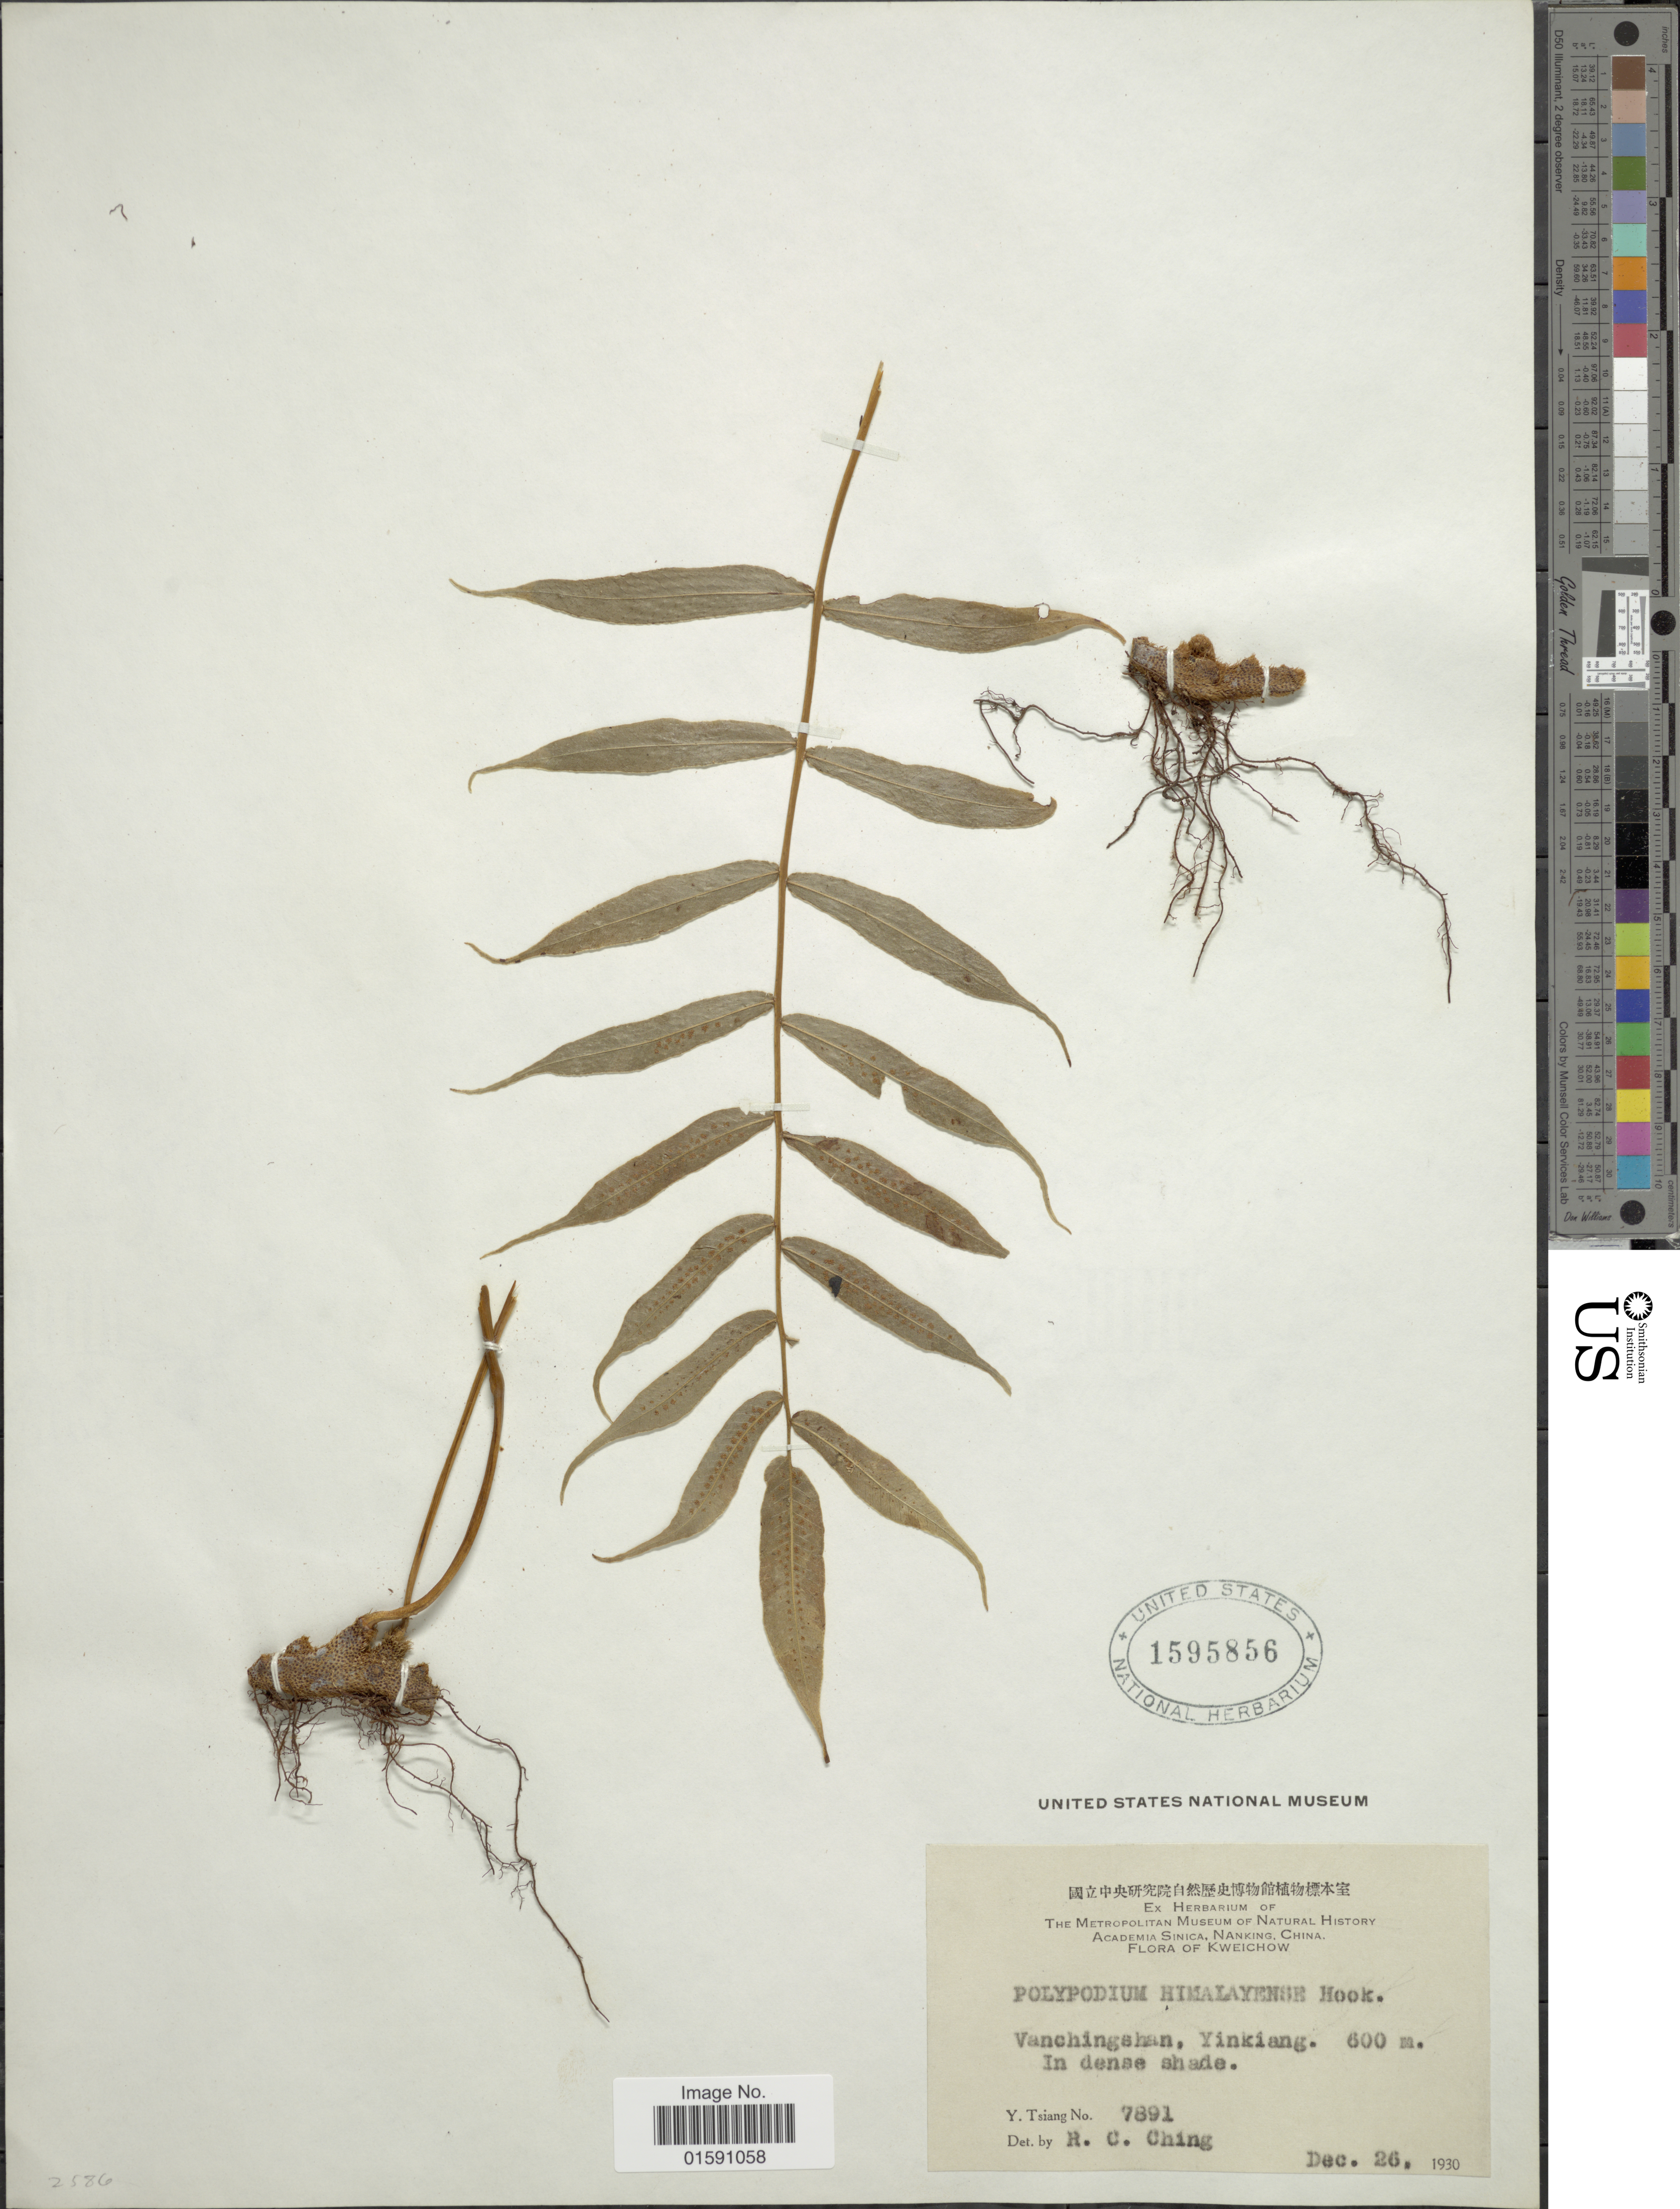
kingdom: Plantae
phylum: Tracheophyta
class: Polypodiopsida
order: Polypodiales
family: Polypodiaceae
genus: Arthromeris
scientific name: Arthromeris lehmannii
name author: (Mett.) Ching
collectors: Y. Tsiang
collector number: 7891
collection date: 1930-12-26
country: China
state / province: Guizhou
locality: Kweichow. Vanchingshan, Yinkiang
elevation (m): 600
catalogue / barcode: US 1595856